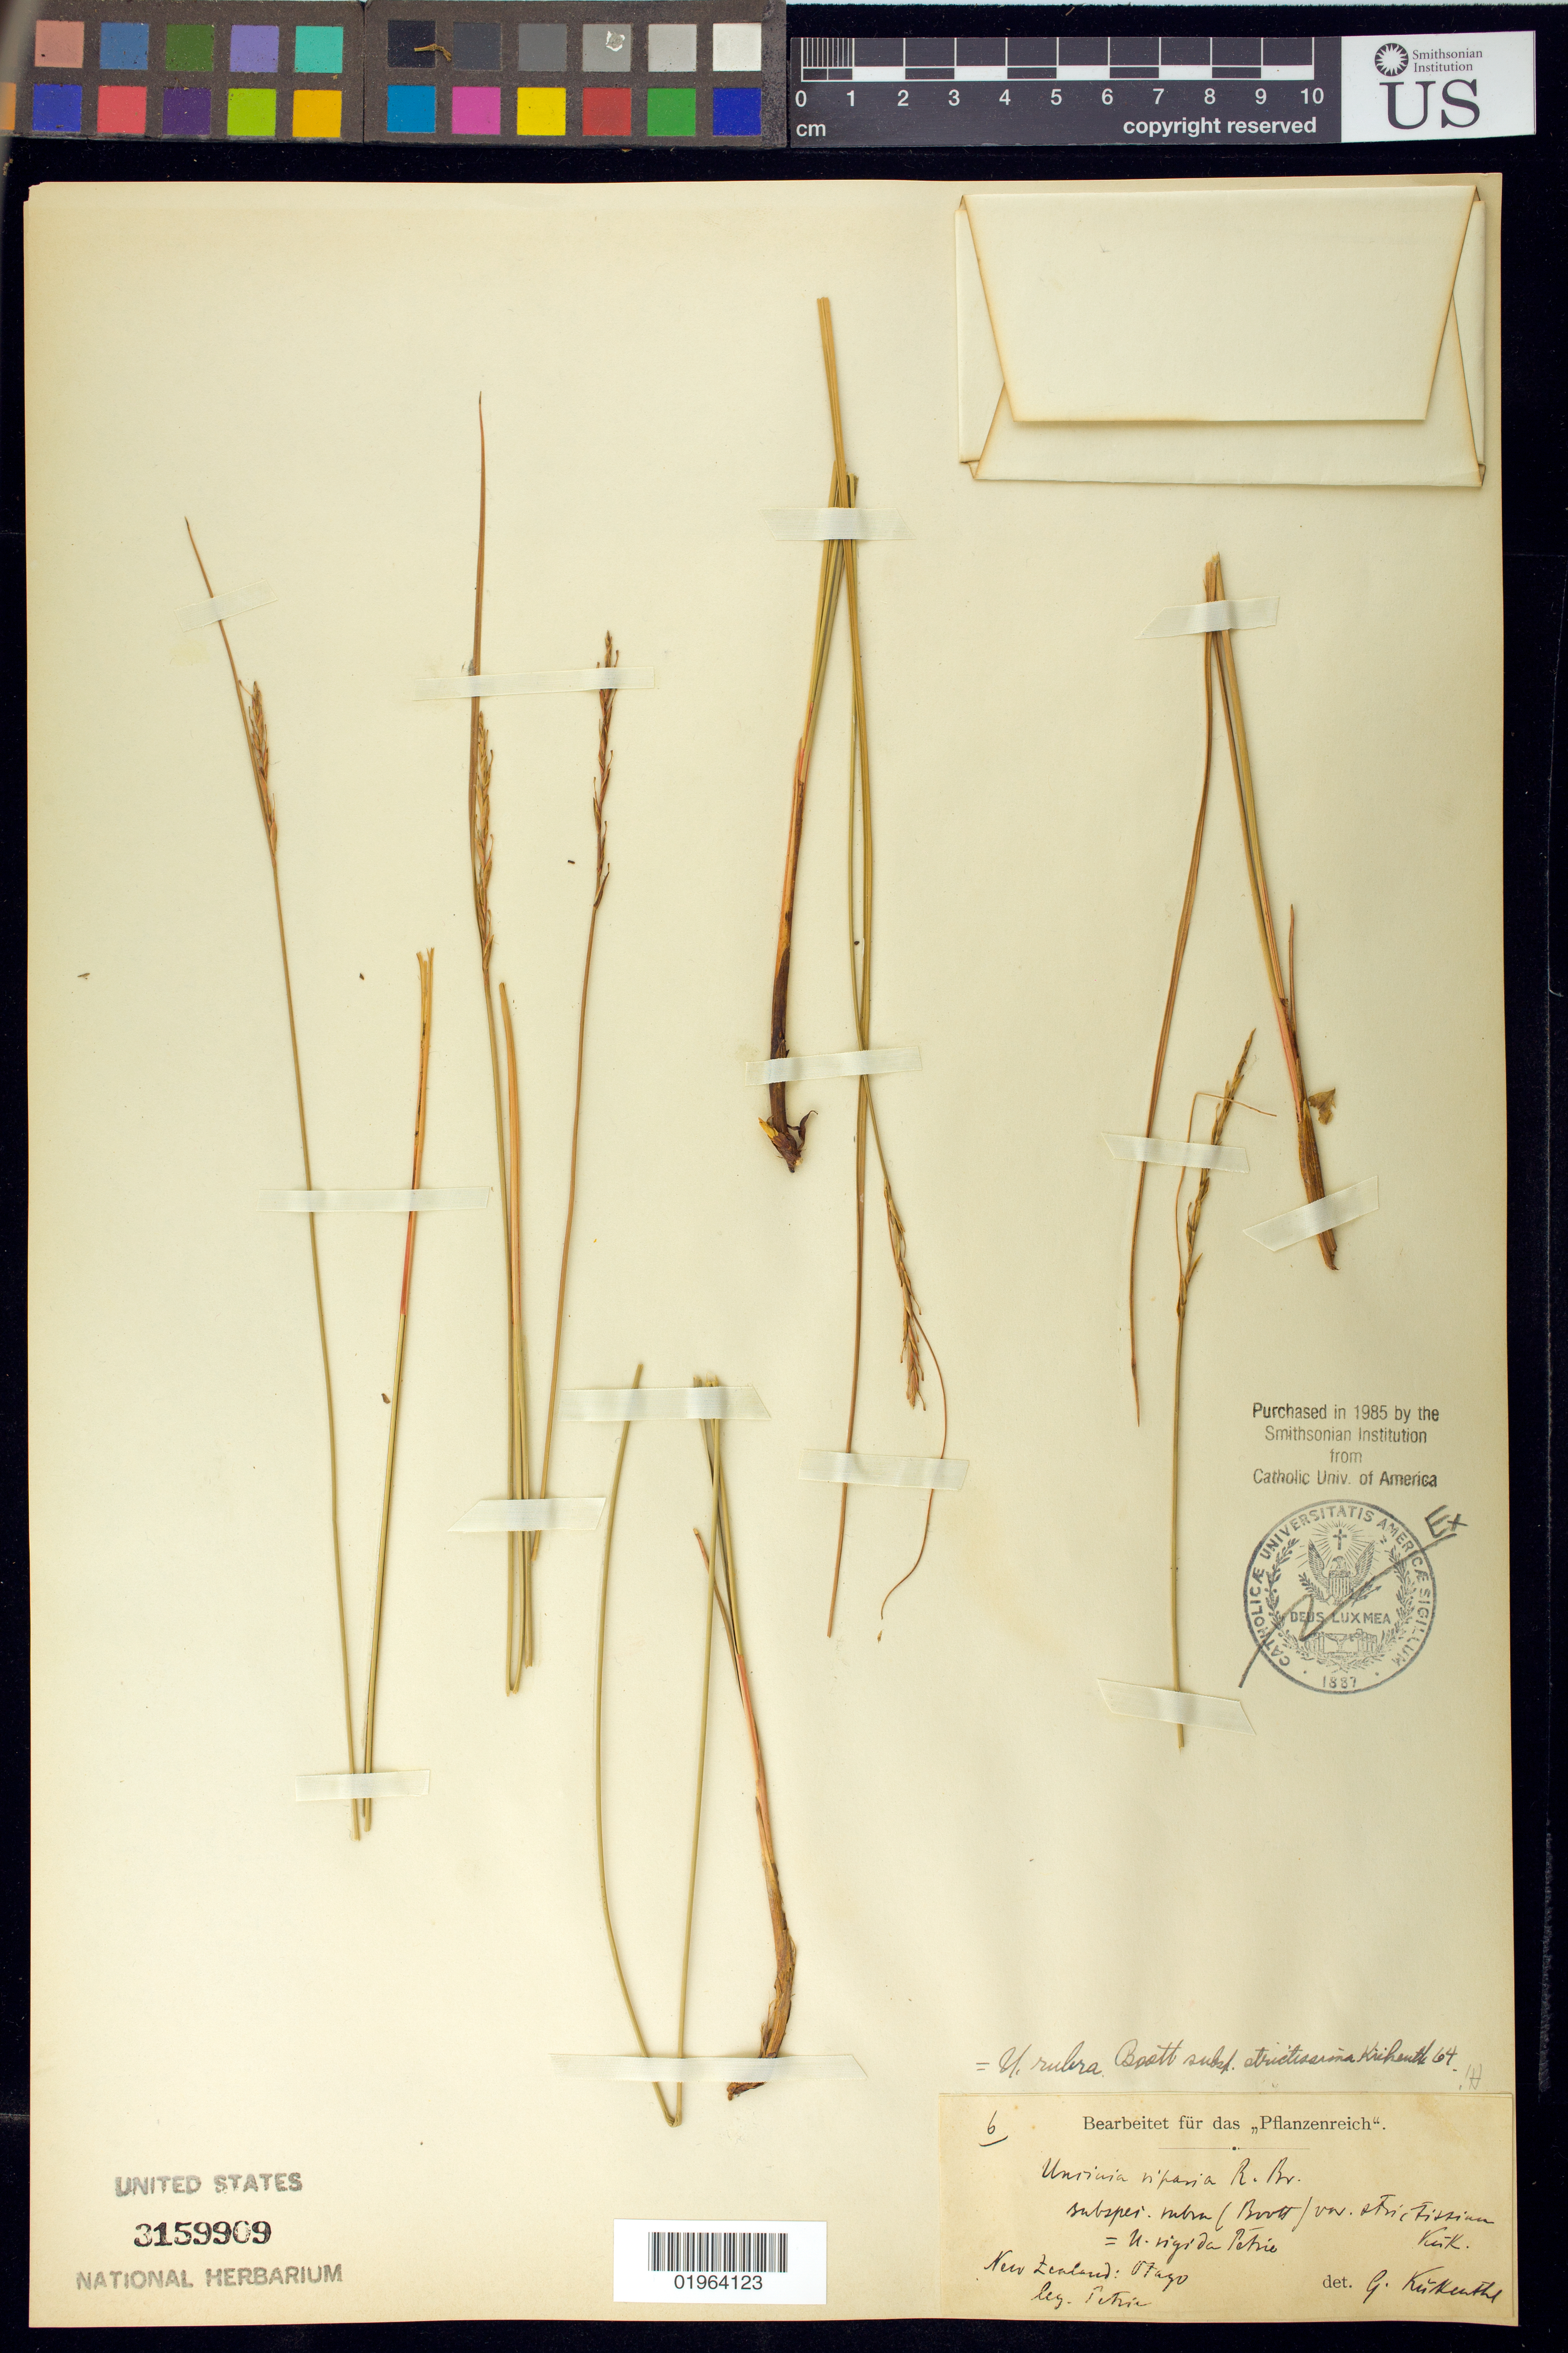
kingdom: Plantae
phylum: Tracheophyta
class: Liliopsida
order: Poales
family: Cyperaceae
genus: Carex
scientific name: Carex strictissima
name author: (Kük.) K.A. Ford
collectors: D. Petrie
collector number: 6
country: New Zealand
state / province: Otago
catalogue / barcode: US 3159909